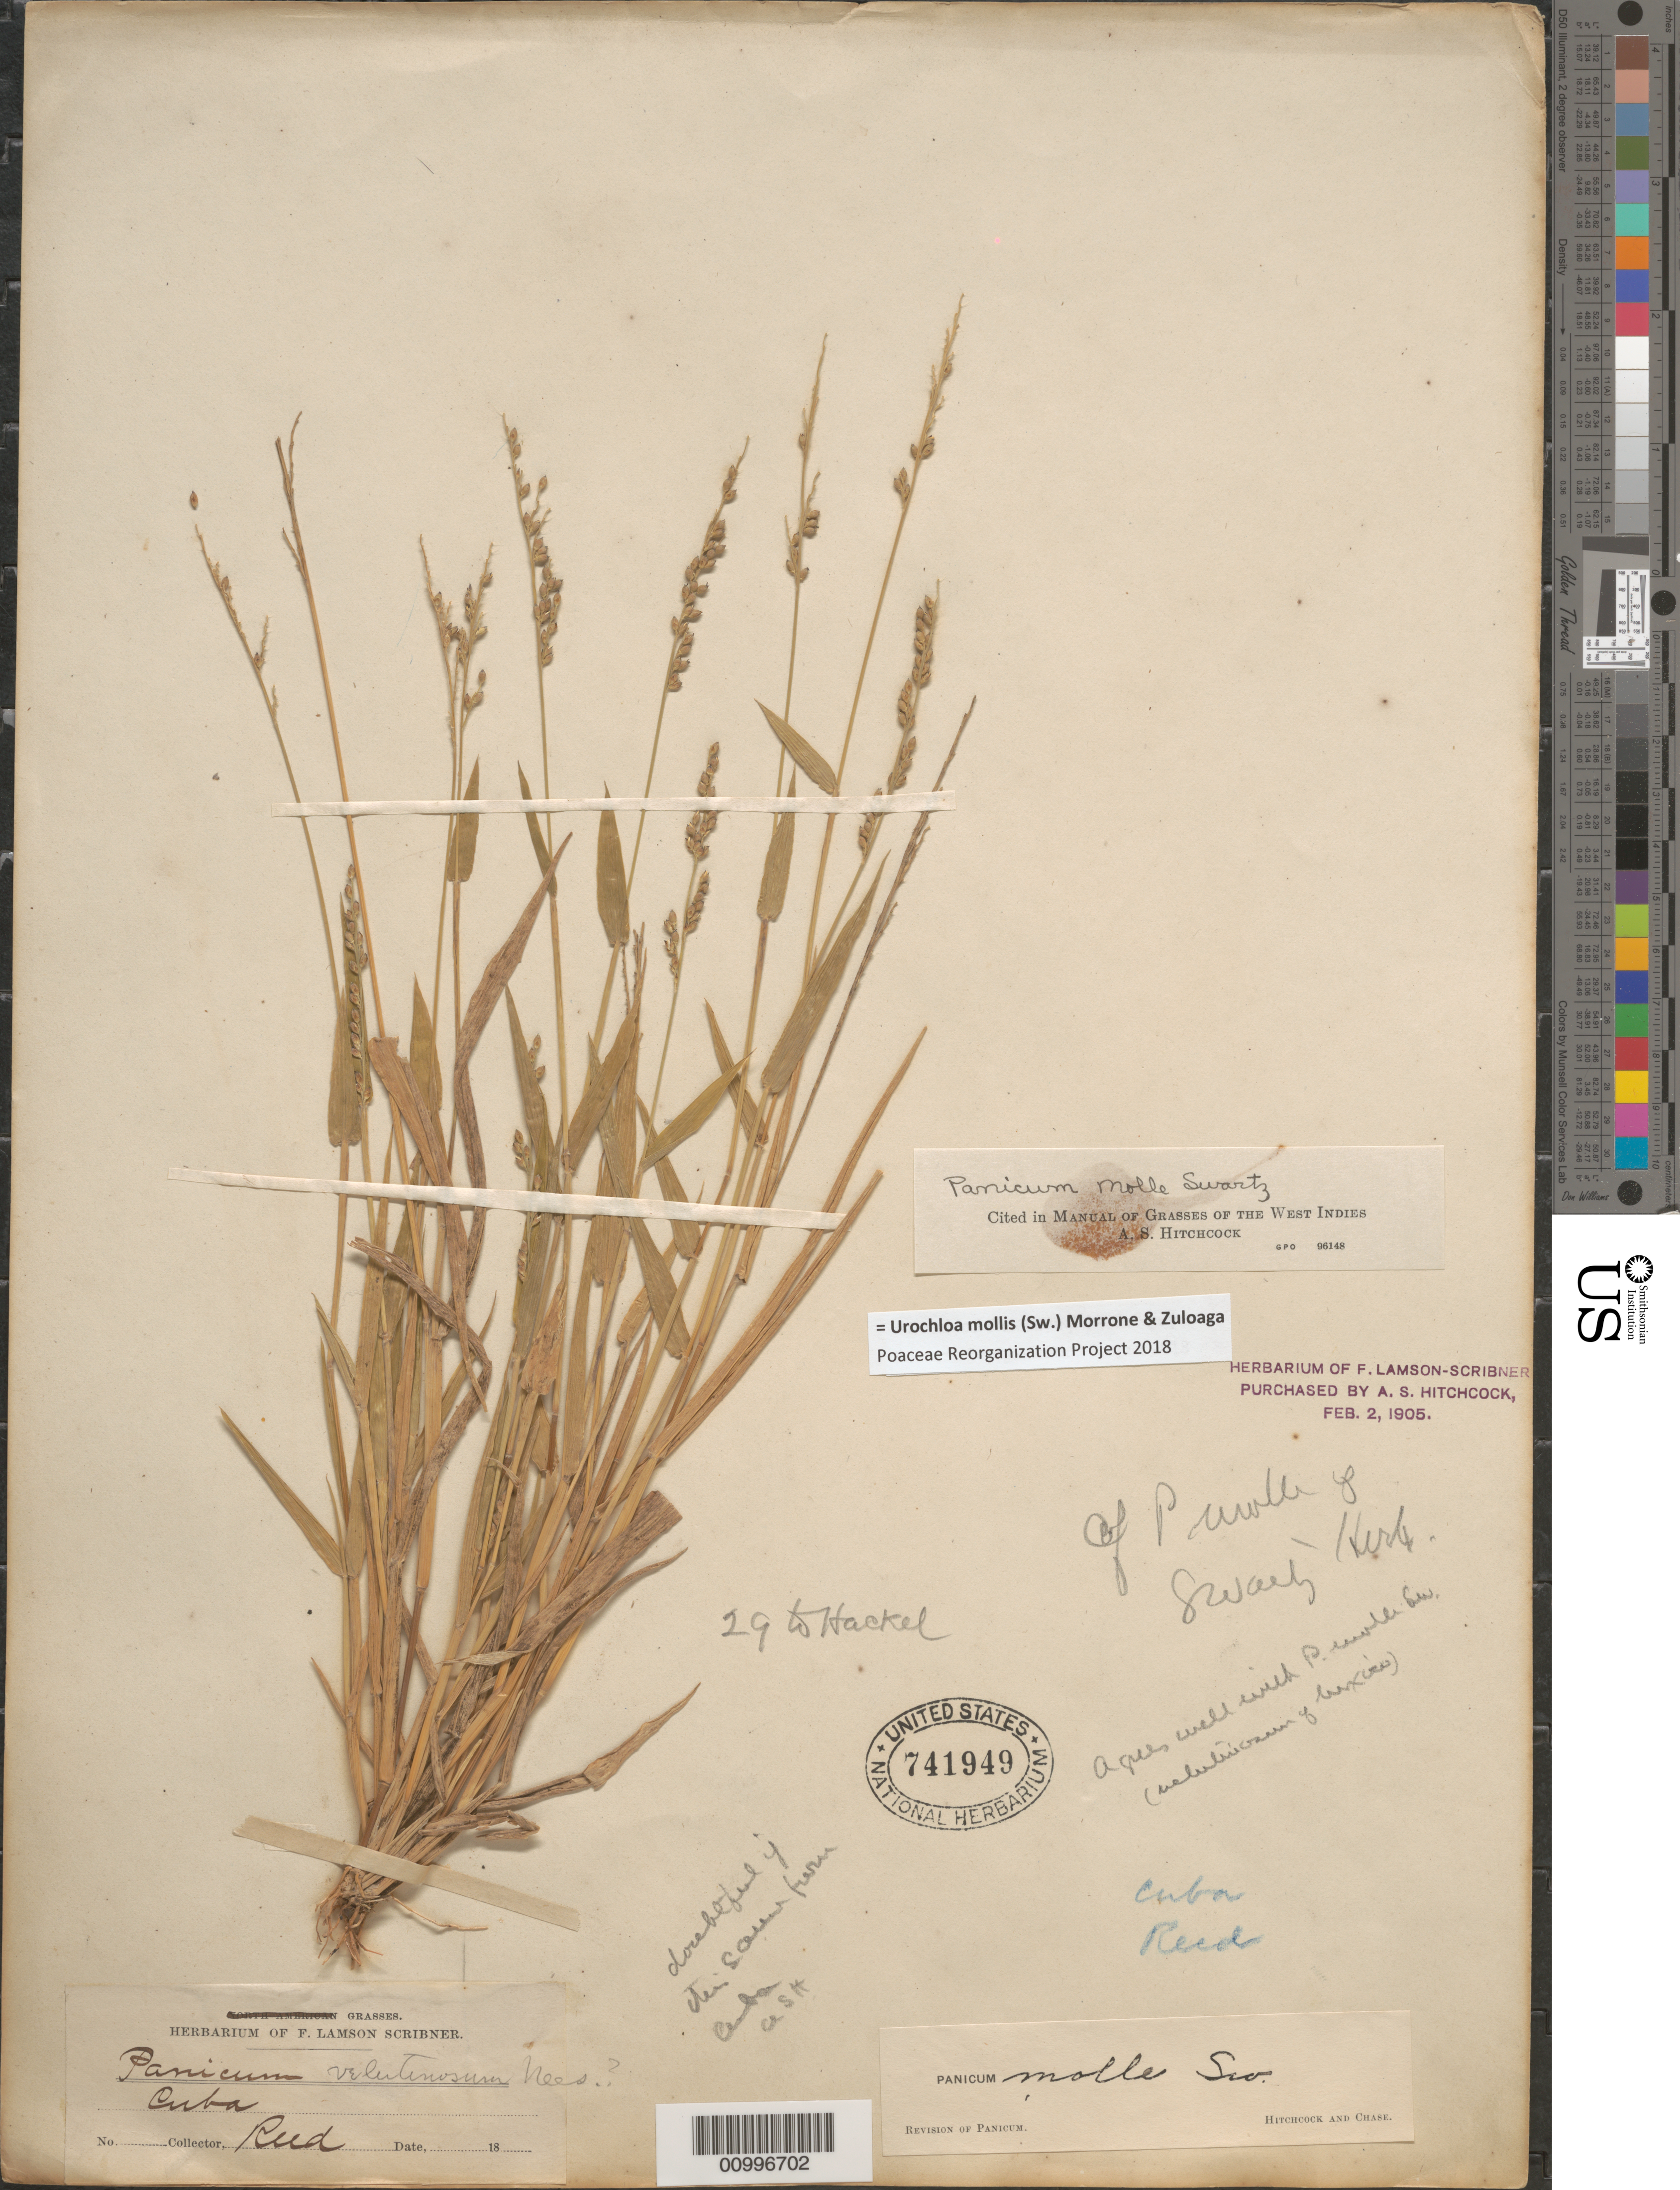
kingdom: Plantae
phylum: Tracheophyta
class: Liliopsida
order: Poales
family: Poaceae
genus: Brachiaria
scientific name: Brachiaria mollis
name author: (Sw.) Parodi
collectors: -. Reed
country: Cuba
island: Cuba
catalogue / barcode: US 741949